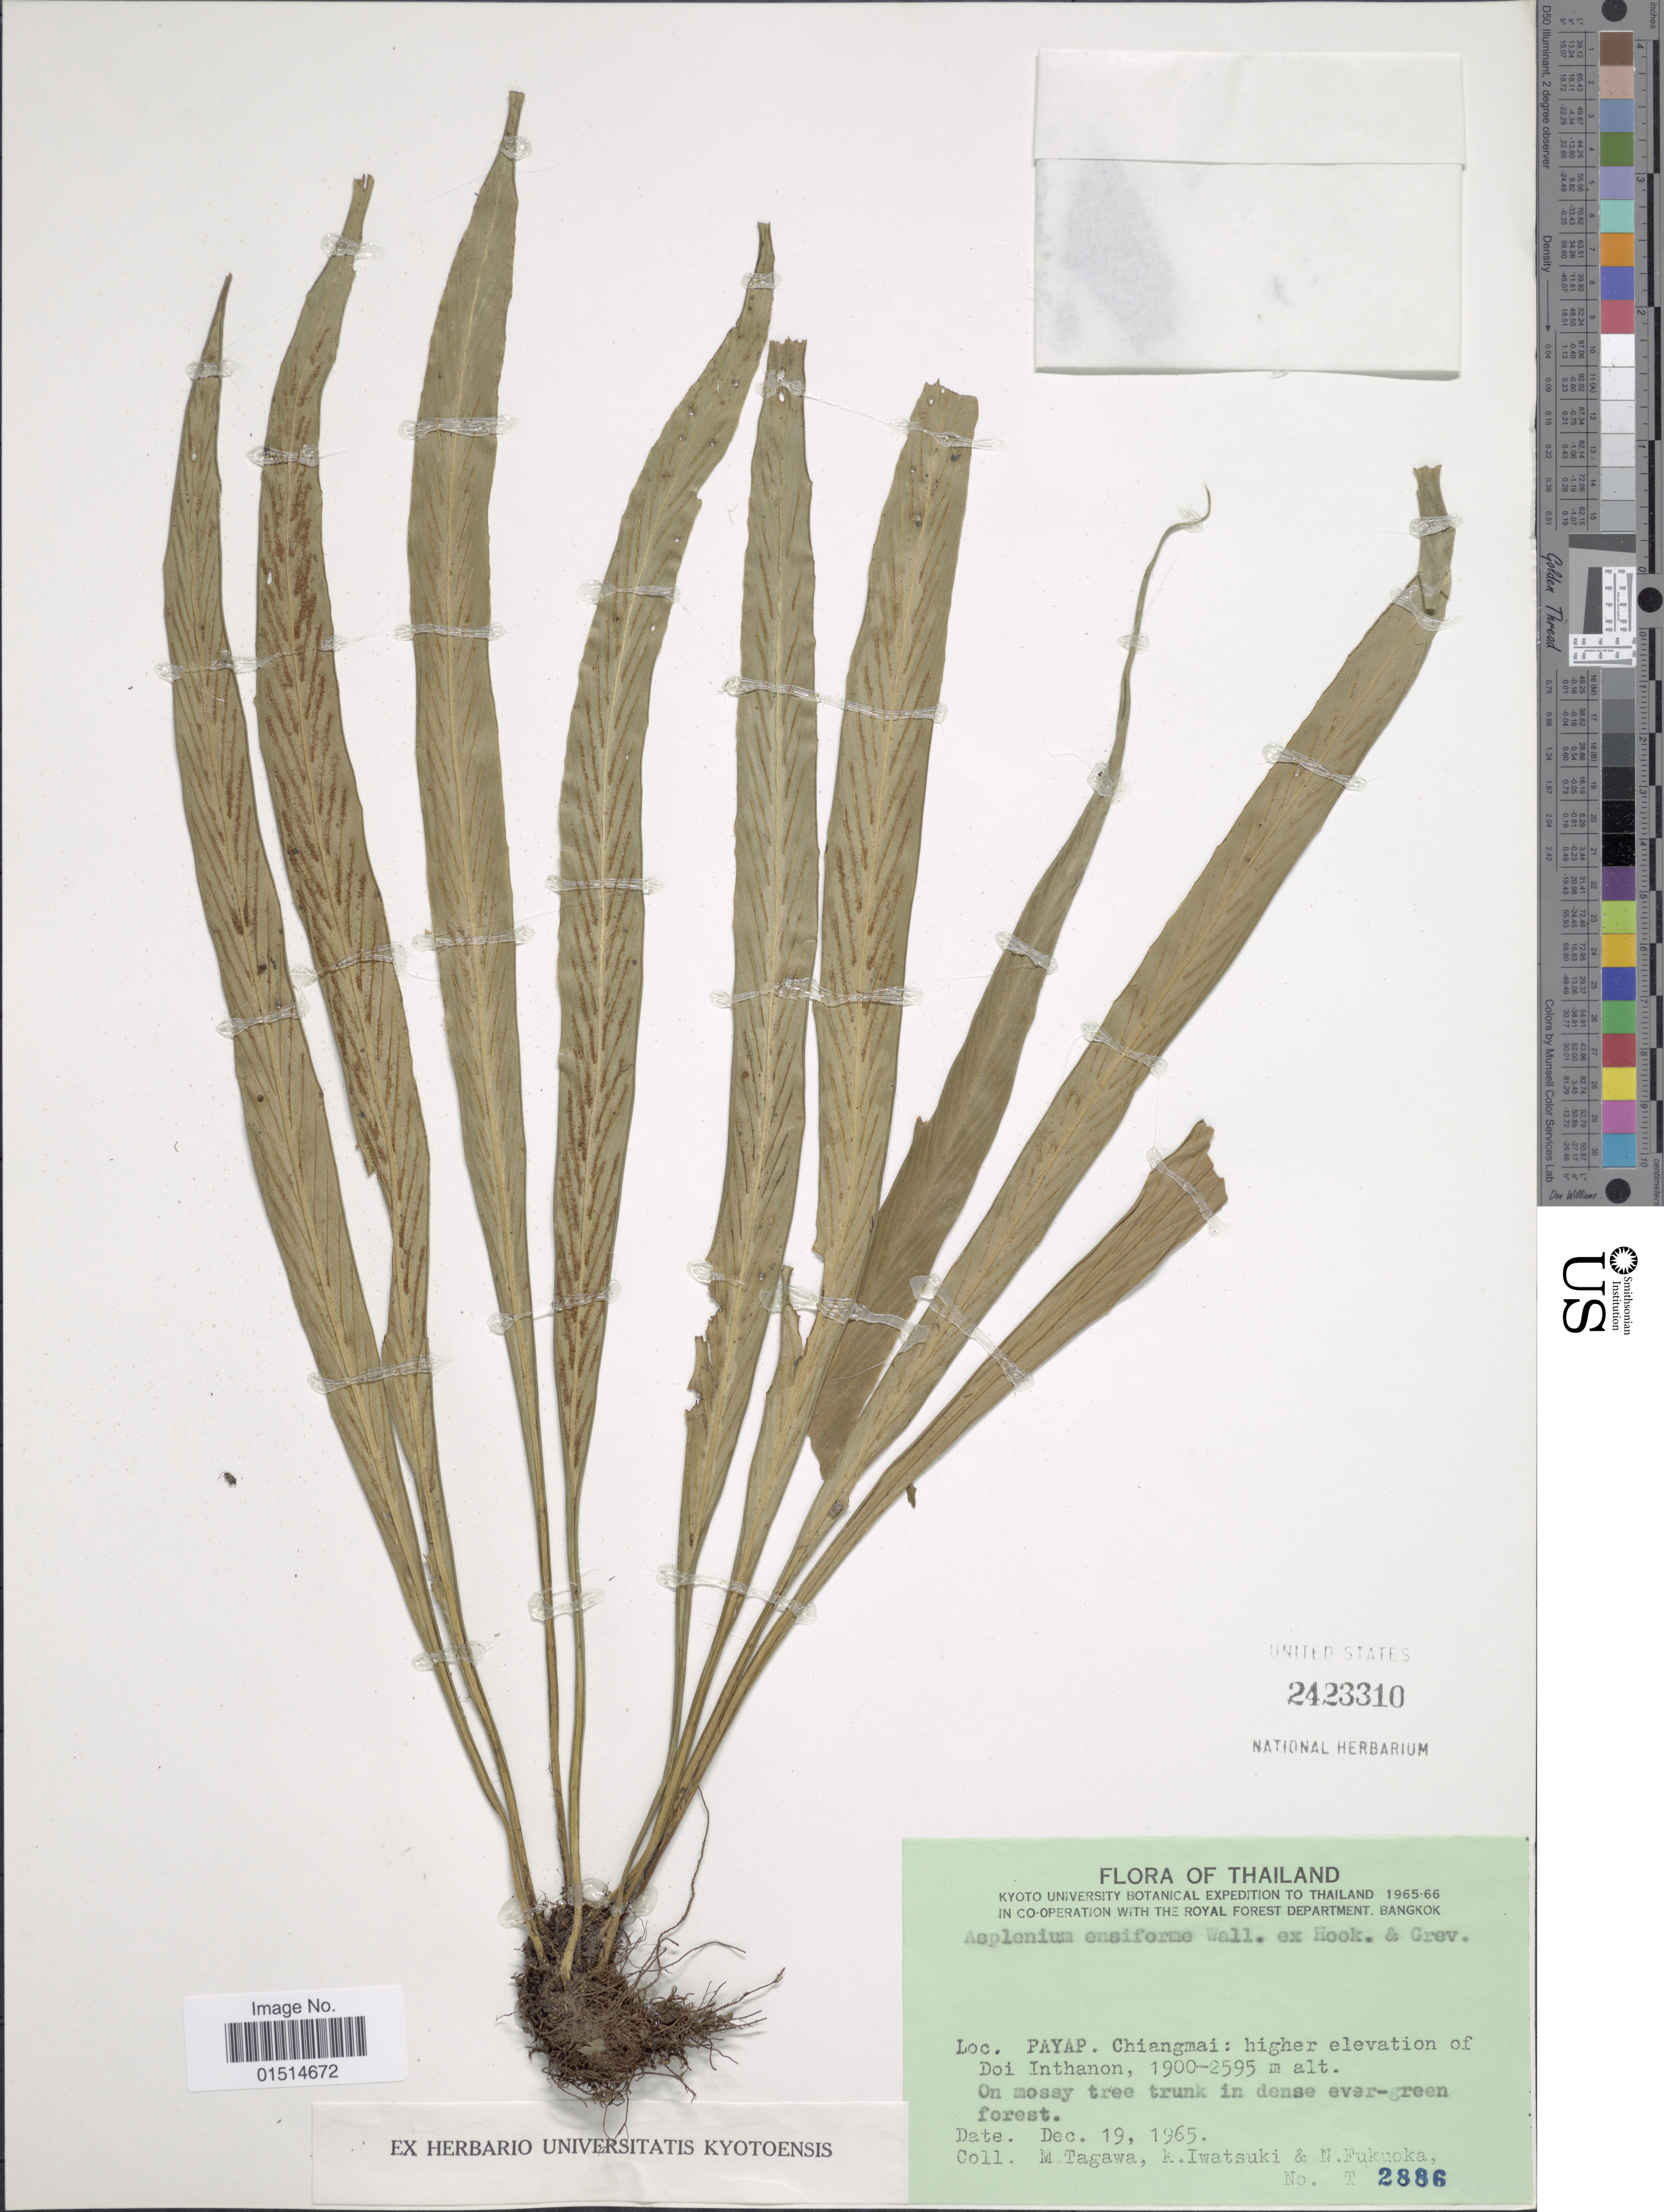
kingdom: Plantae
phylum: Tracheophyta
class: Polypodiopsida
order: Polypodiales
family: Aspleniaceae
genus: Asplenium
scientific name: Asplenium ensiforme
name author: Wall. ex Hook. & Grev.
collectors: M. Tagawa, K. Iwatsuki & N. Fukuoka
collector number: T2886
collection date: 1965-12-19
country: Thailand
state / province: Chiang Mai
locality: Payap. Chiangmai: higher elevation of Doi Inthanon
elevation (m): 1900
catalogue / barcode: US 2423310